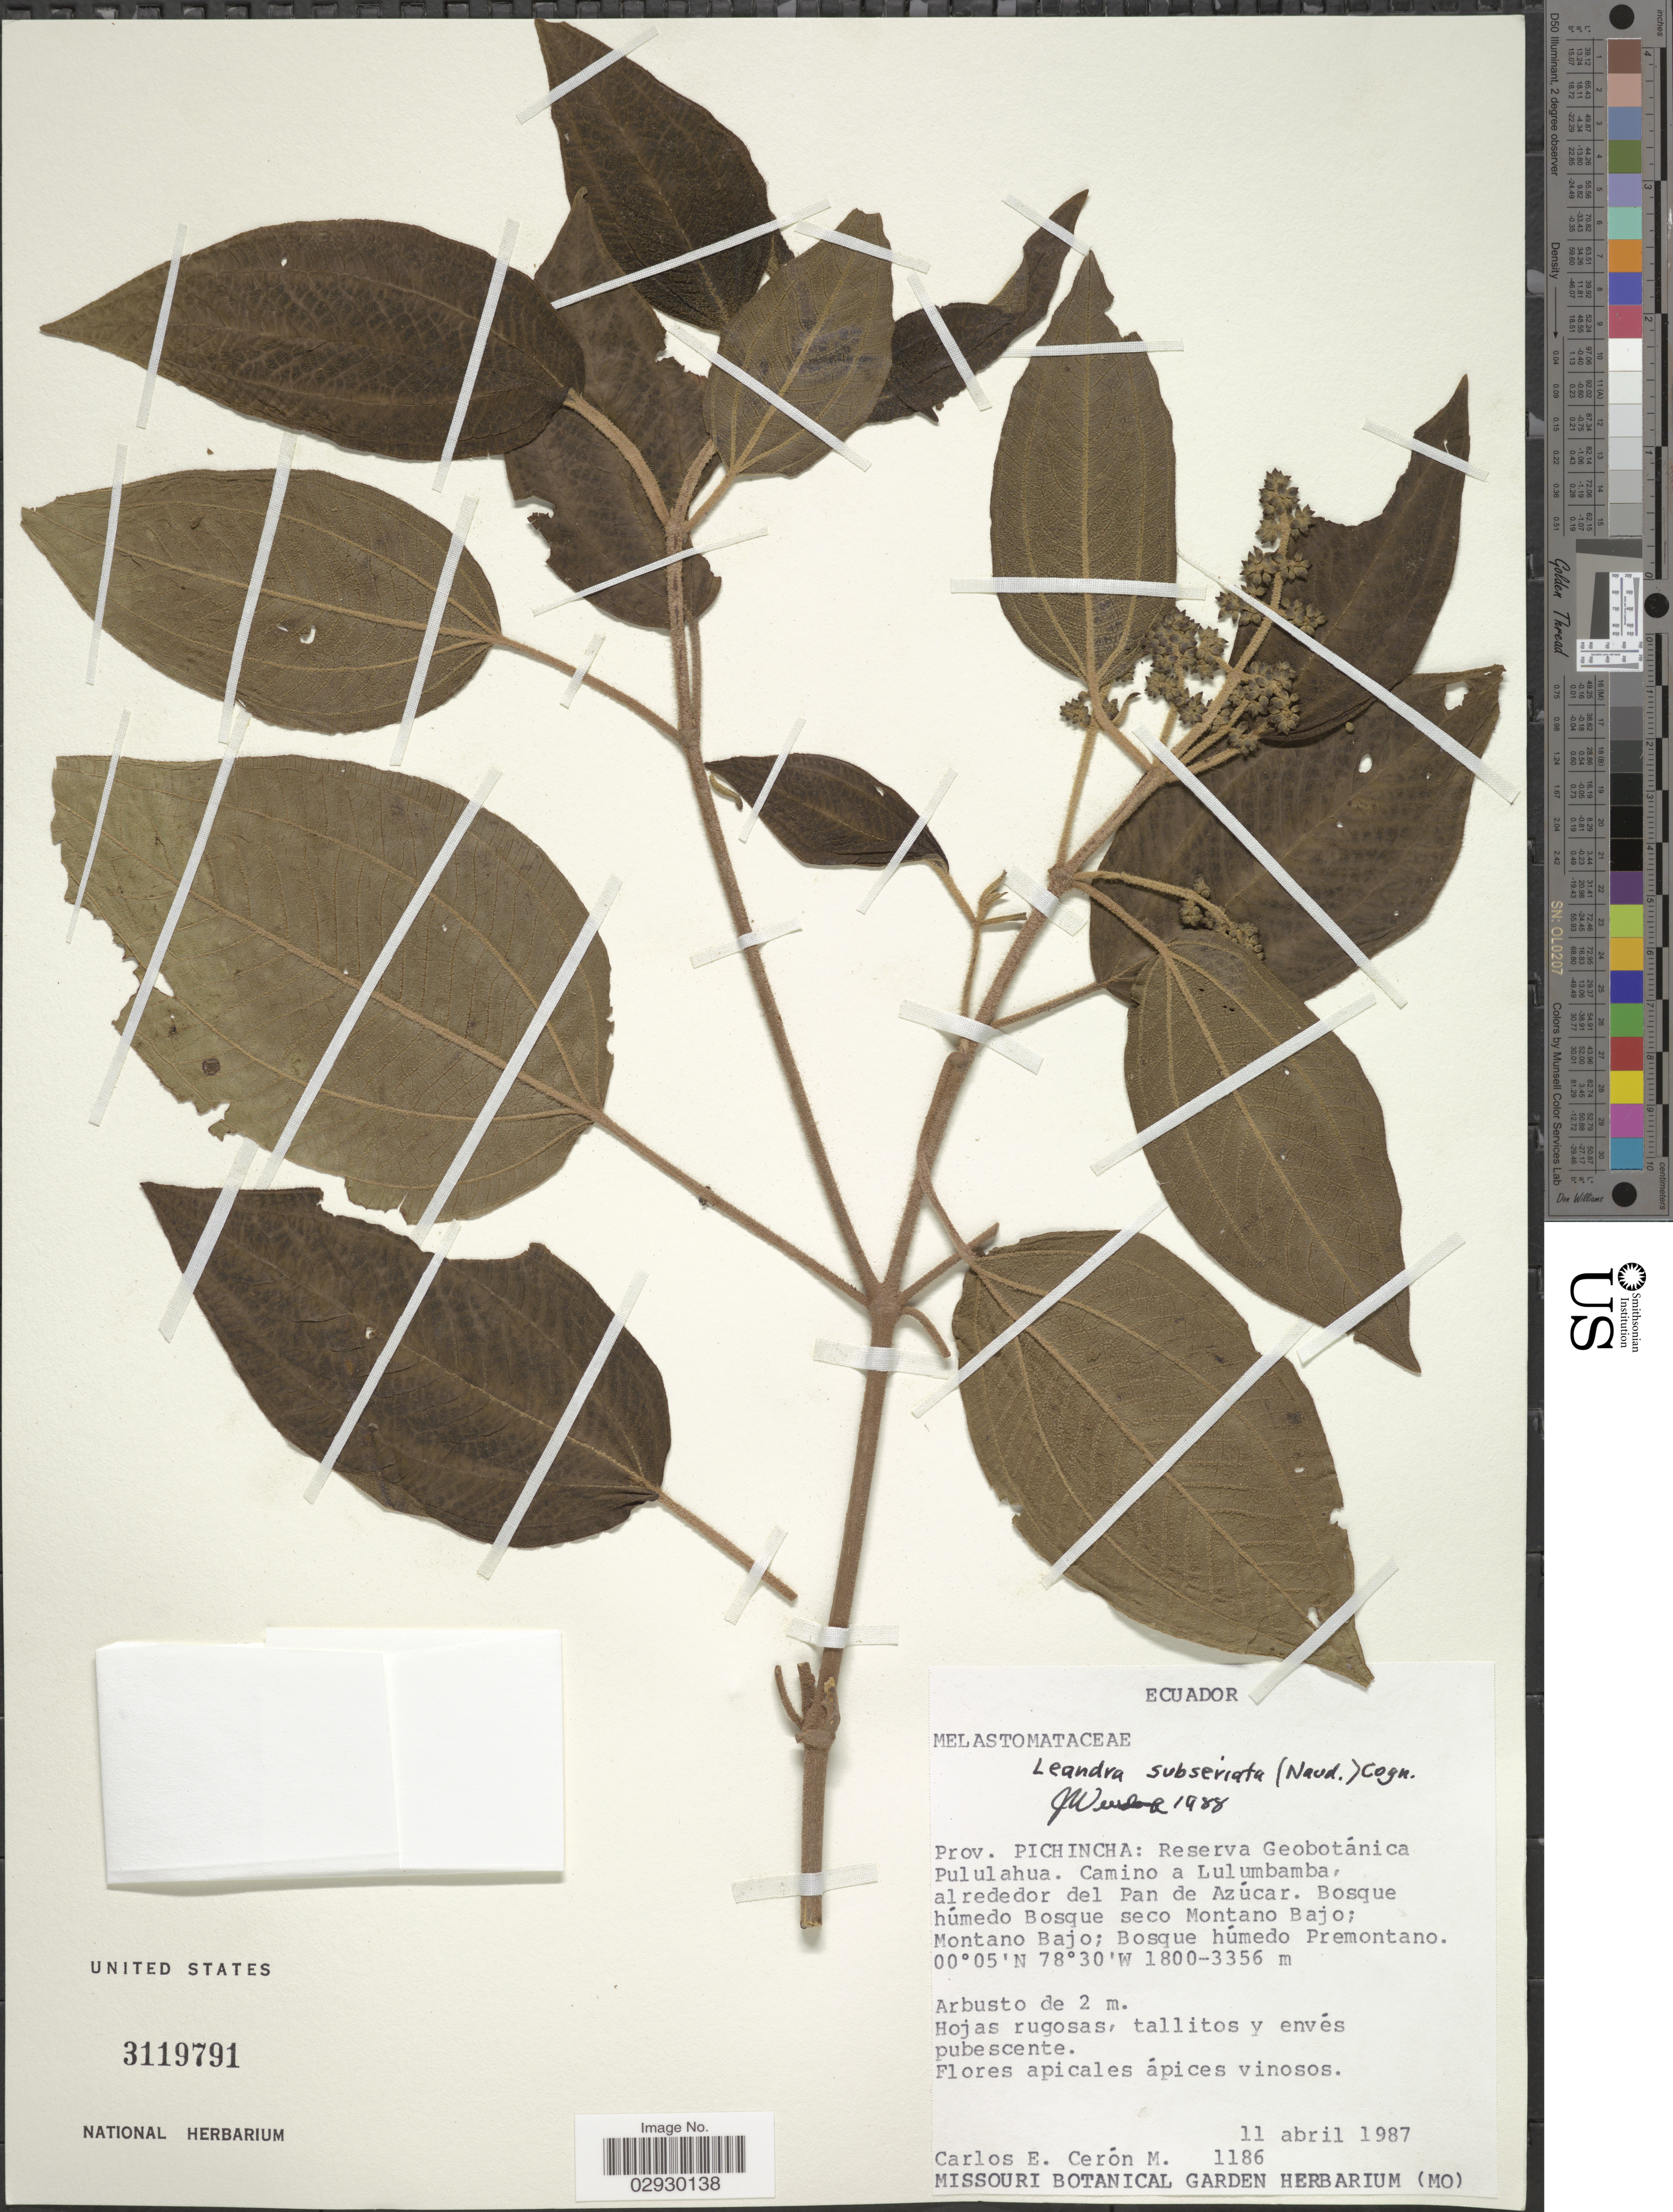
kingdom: Plantae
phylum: Tracheophyta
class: Magnoliopsida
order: Myrtales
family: Melastomataceae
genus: Leandra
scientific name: Leandra subseriata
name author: (Naudin) Cogn.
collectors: C. E. Cerón M.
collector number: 1186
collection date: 1987-04-11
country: Ecuador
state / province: Pichincha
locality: Reserva Geobotánica Pululahua. Camino a Lulumbamba, alrededor del Pan de Azúcar. Bosque húmedo Bosque seco Montano Bajo; Montano Bajo.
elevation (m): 1800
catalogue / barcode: US 3119791